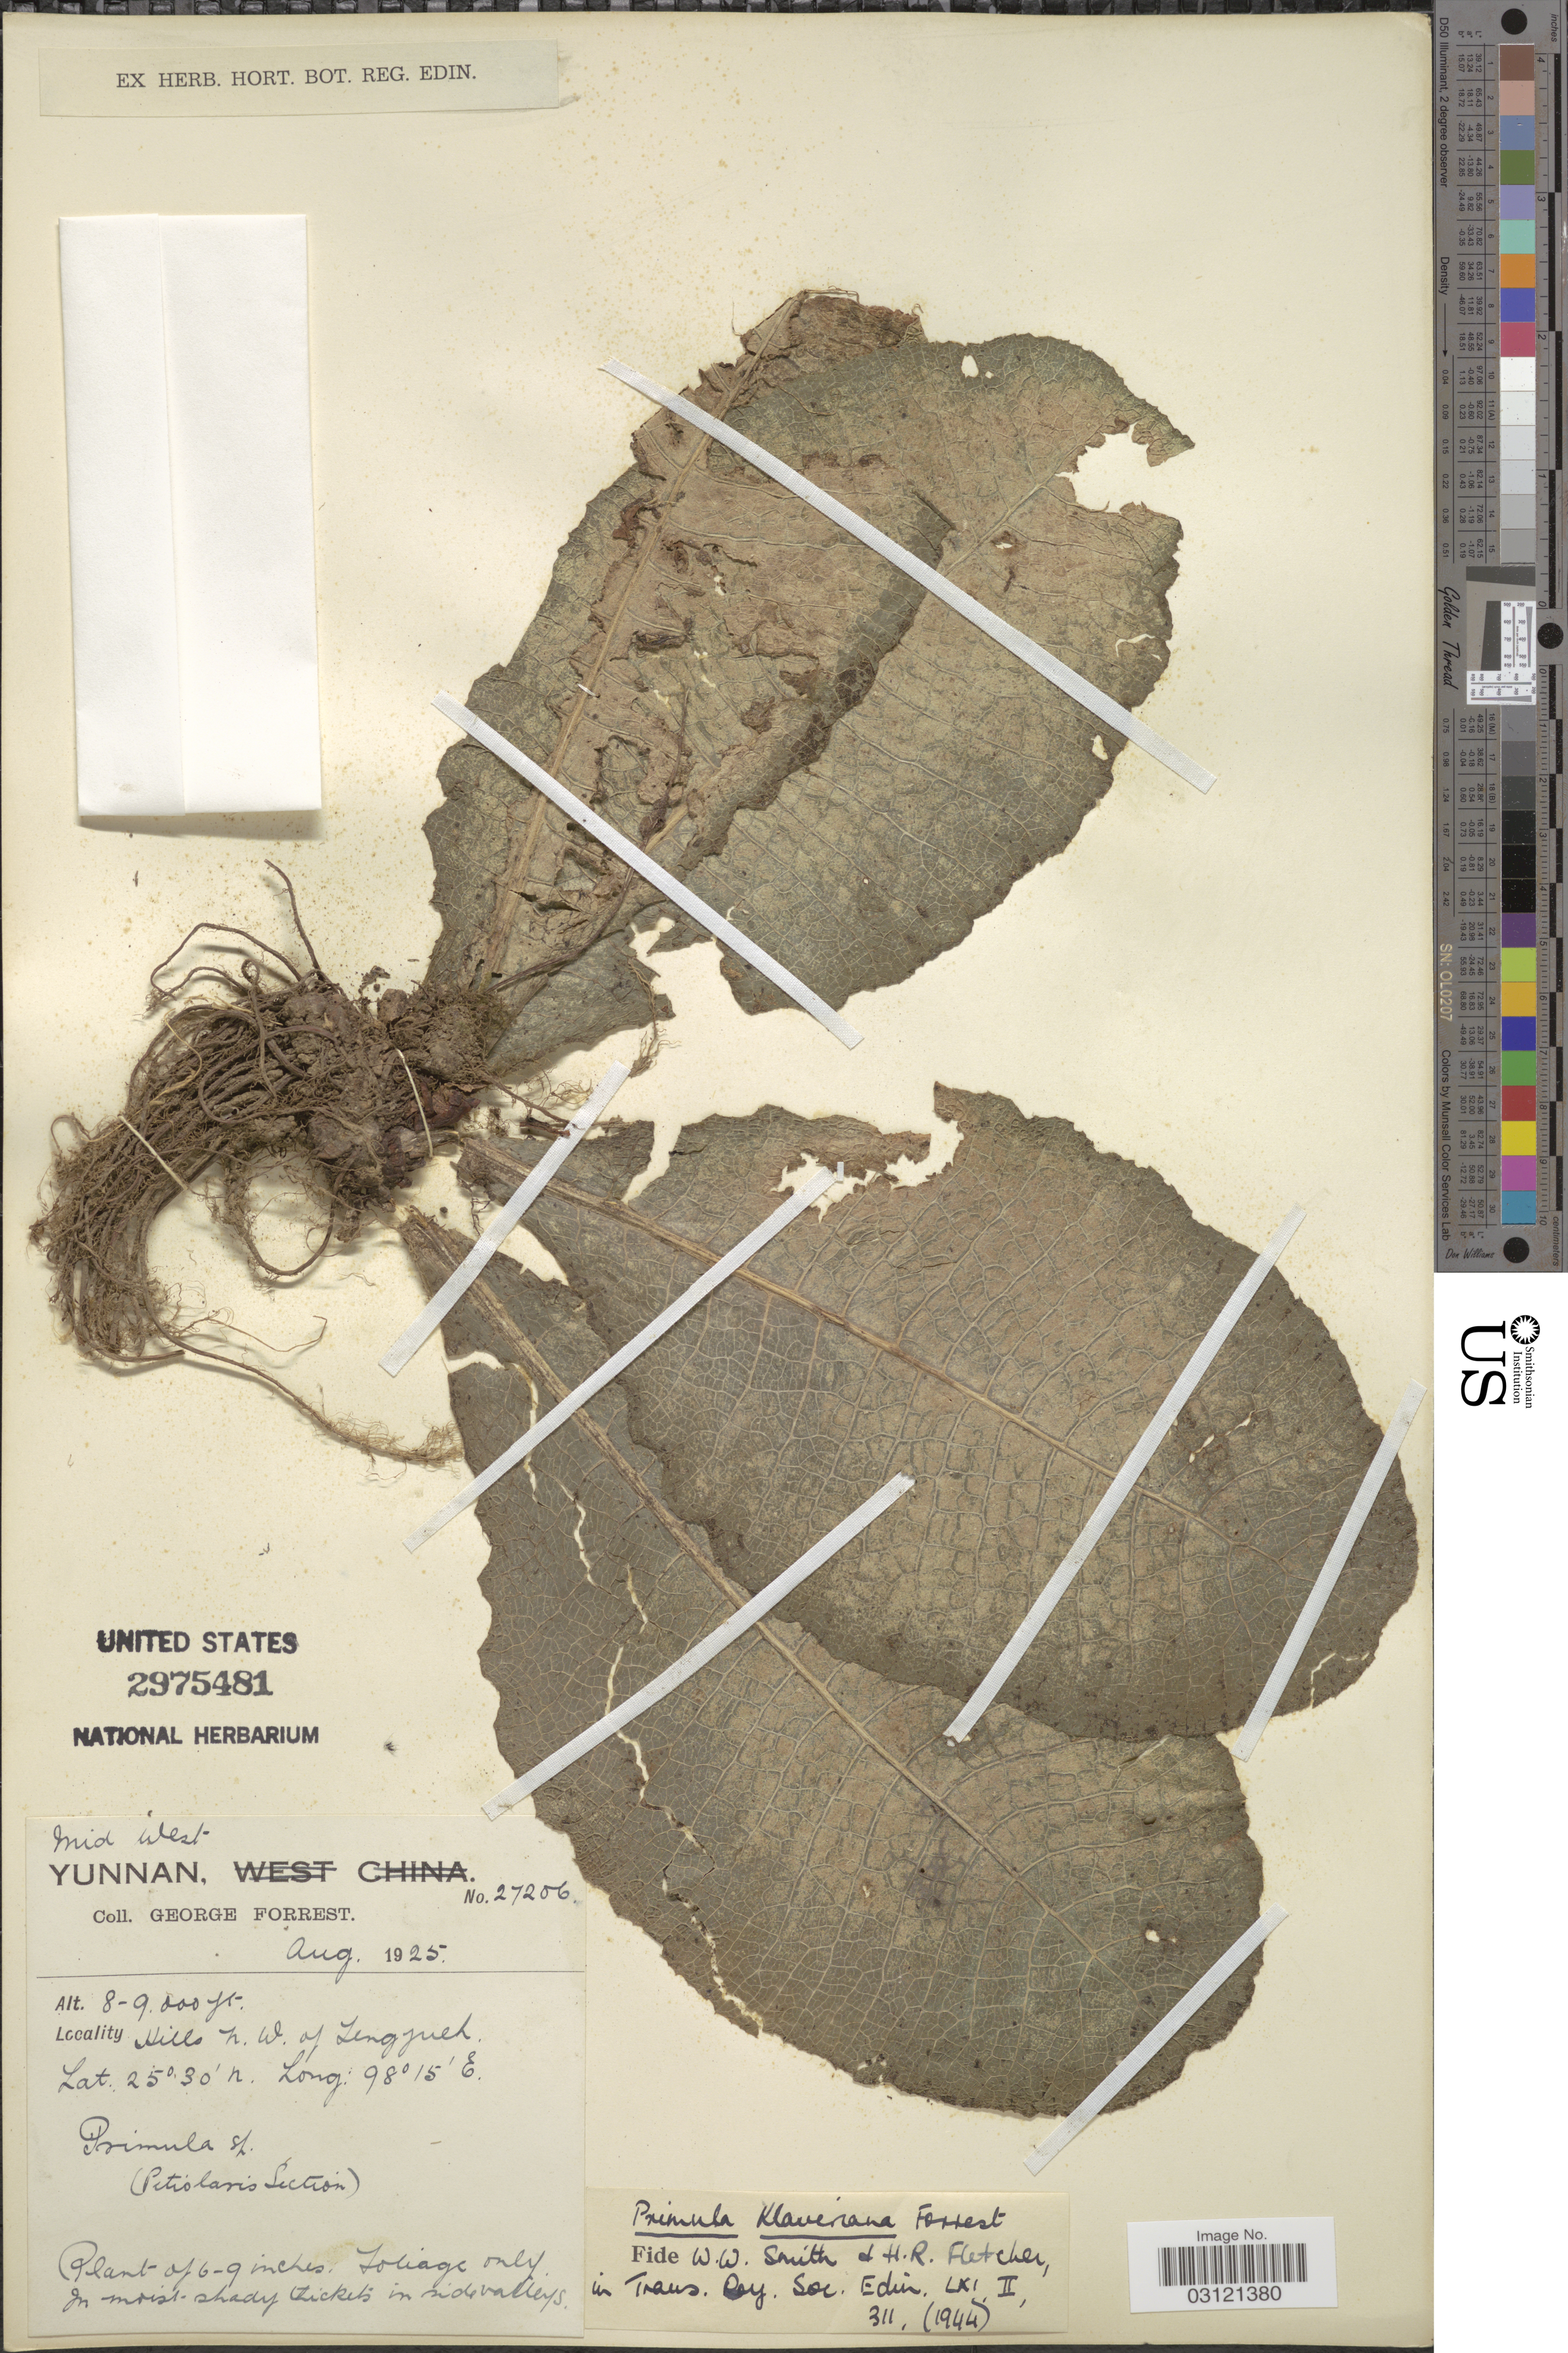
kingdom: Plantae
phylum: Tracheophyta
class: Magnoliopsida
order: Ericales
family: Primulaceae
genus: Primula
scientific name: Primula klaveriana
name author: Forrest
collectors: G. Forrest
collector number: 27206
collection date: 1925-08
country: China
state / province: Yunnan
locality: Mid West Yunnan. Hills N.W. of Tengjueh [interpreted].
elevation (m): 2438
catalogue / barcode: US 2975481